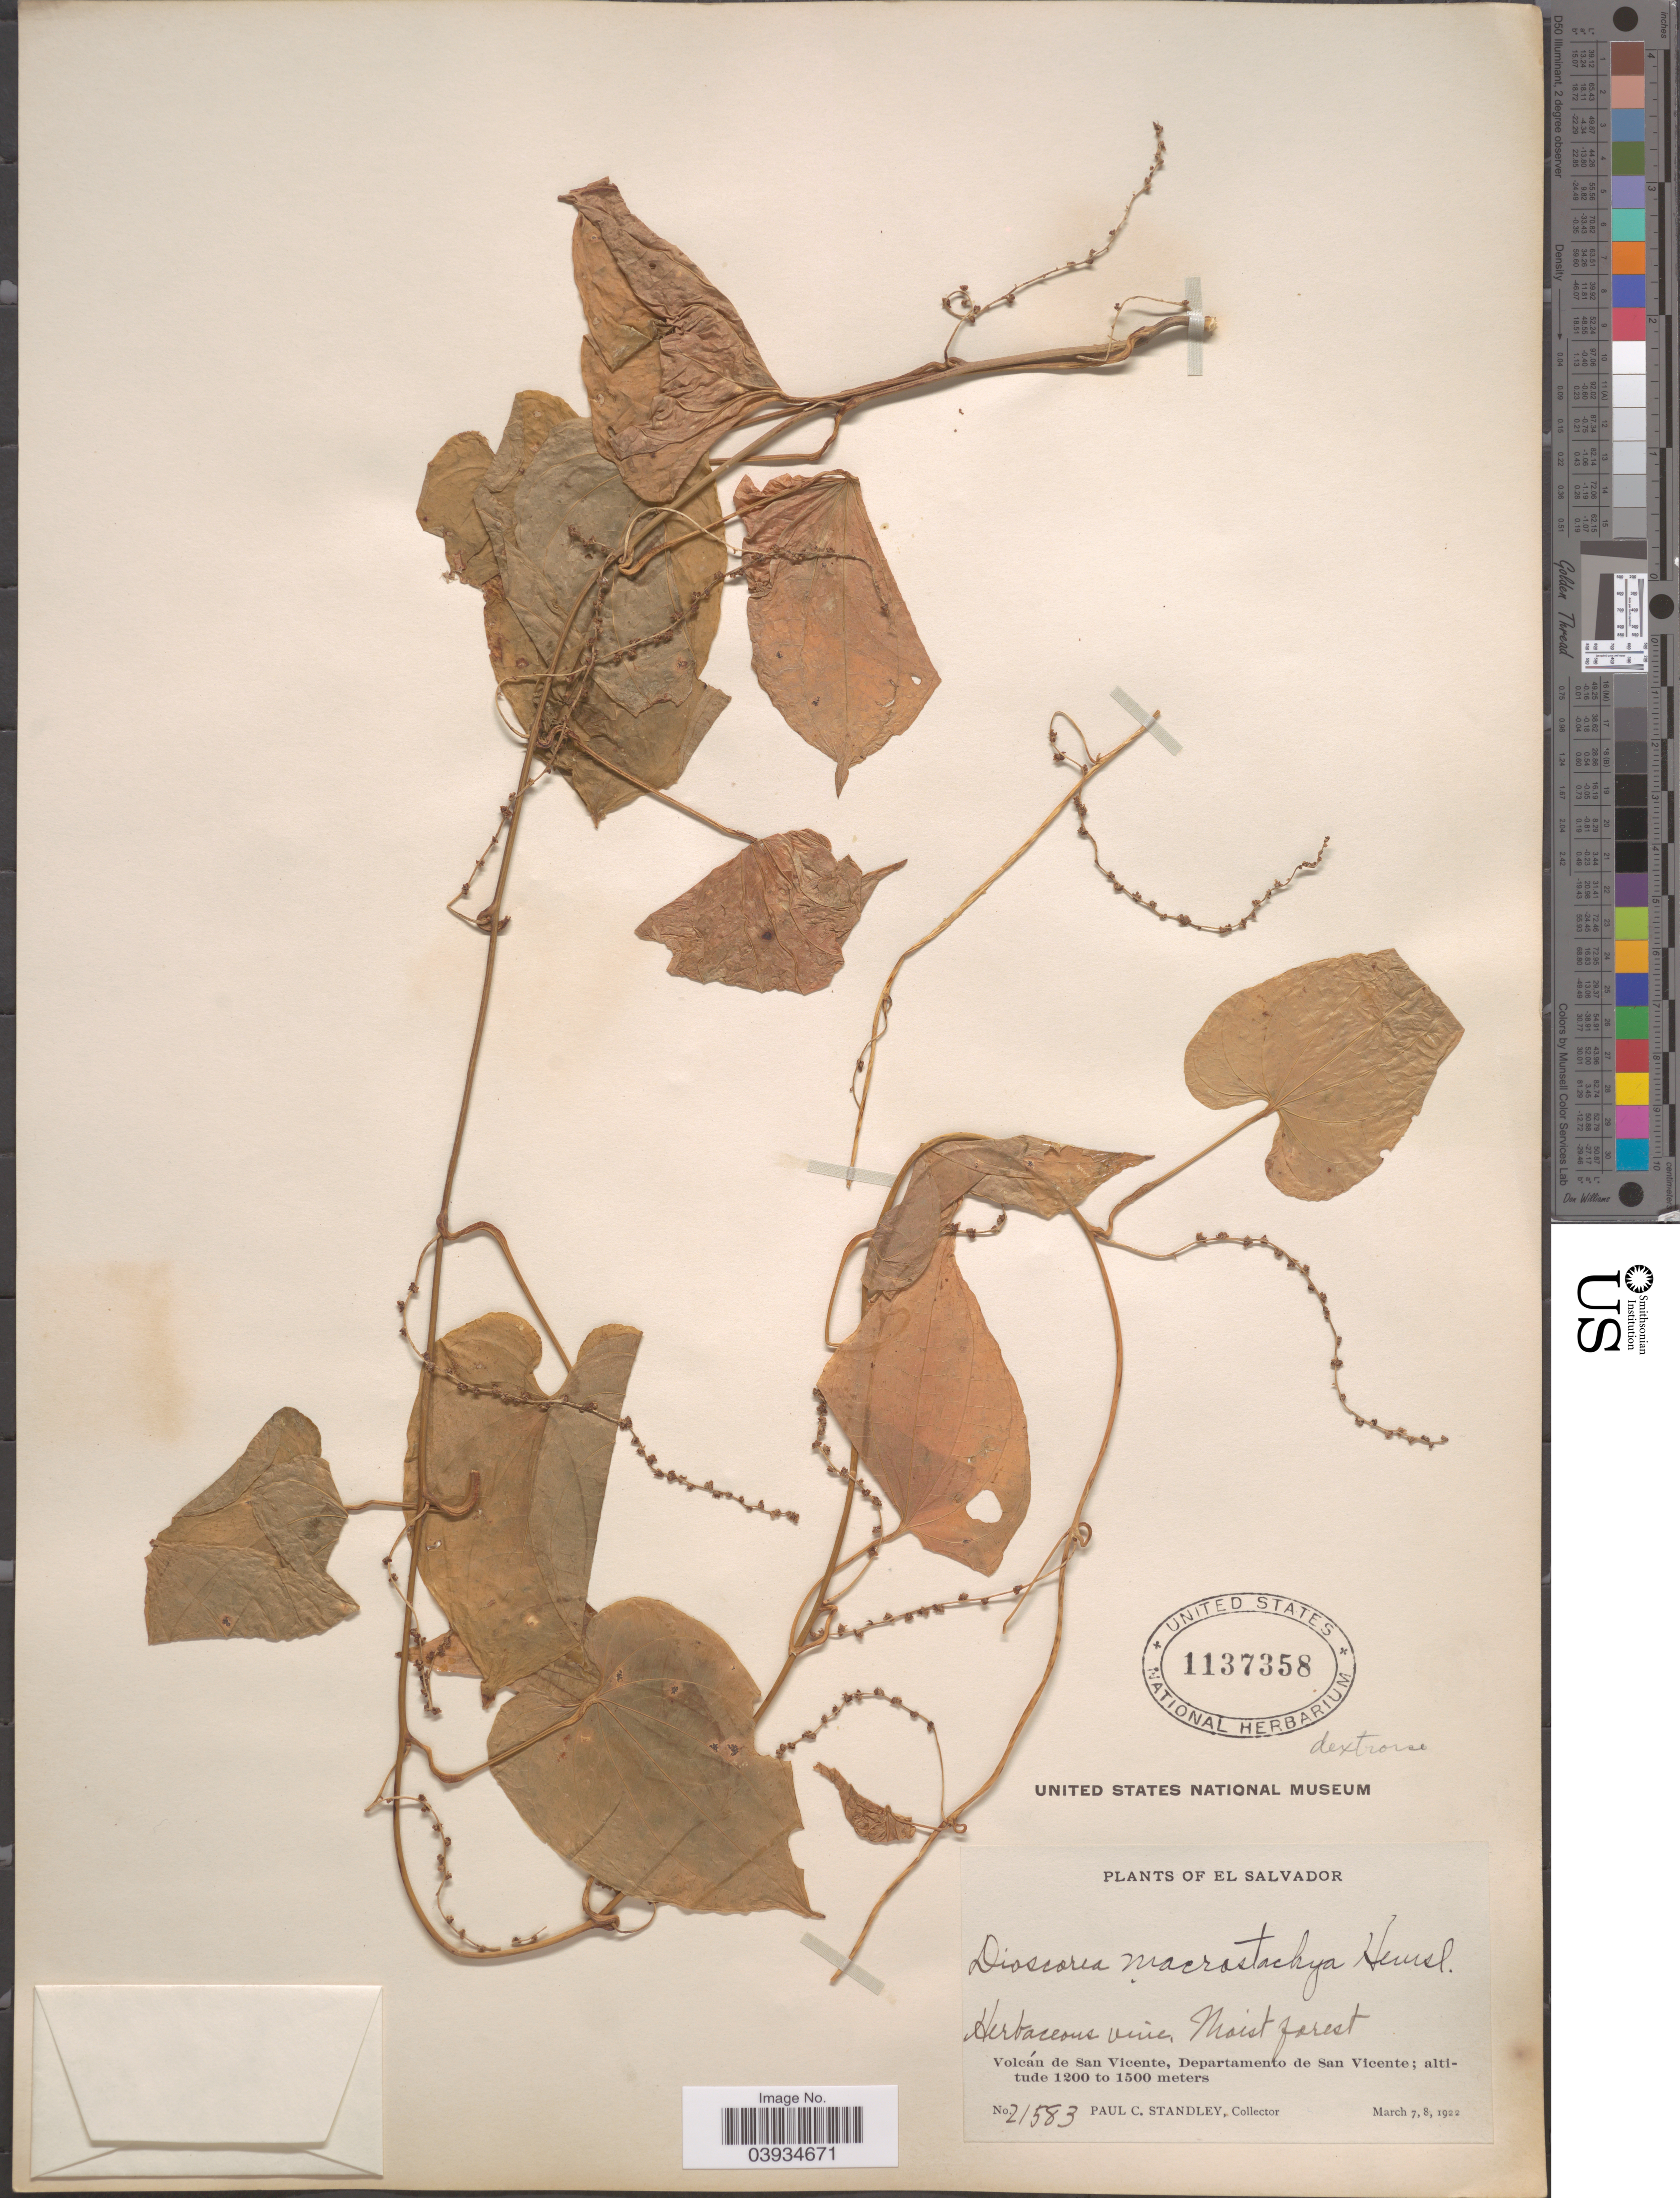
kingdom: Plantae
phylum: Tracheophyta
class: Liliopsida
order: Dioscoreales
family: Dioscoreaceae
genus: Dioscorea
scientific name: Dioscorea mexicana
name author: Scheidw.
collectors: P. C. Standley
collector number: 21583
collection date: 1922-03-07/1922-03-08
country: El Salvador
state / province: San Vincente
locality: Volcán de San Vincente, Departamento de San Vincente.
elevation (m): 1200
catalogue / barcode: US 1137358